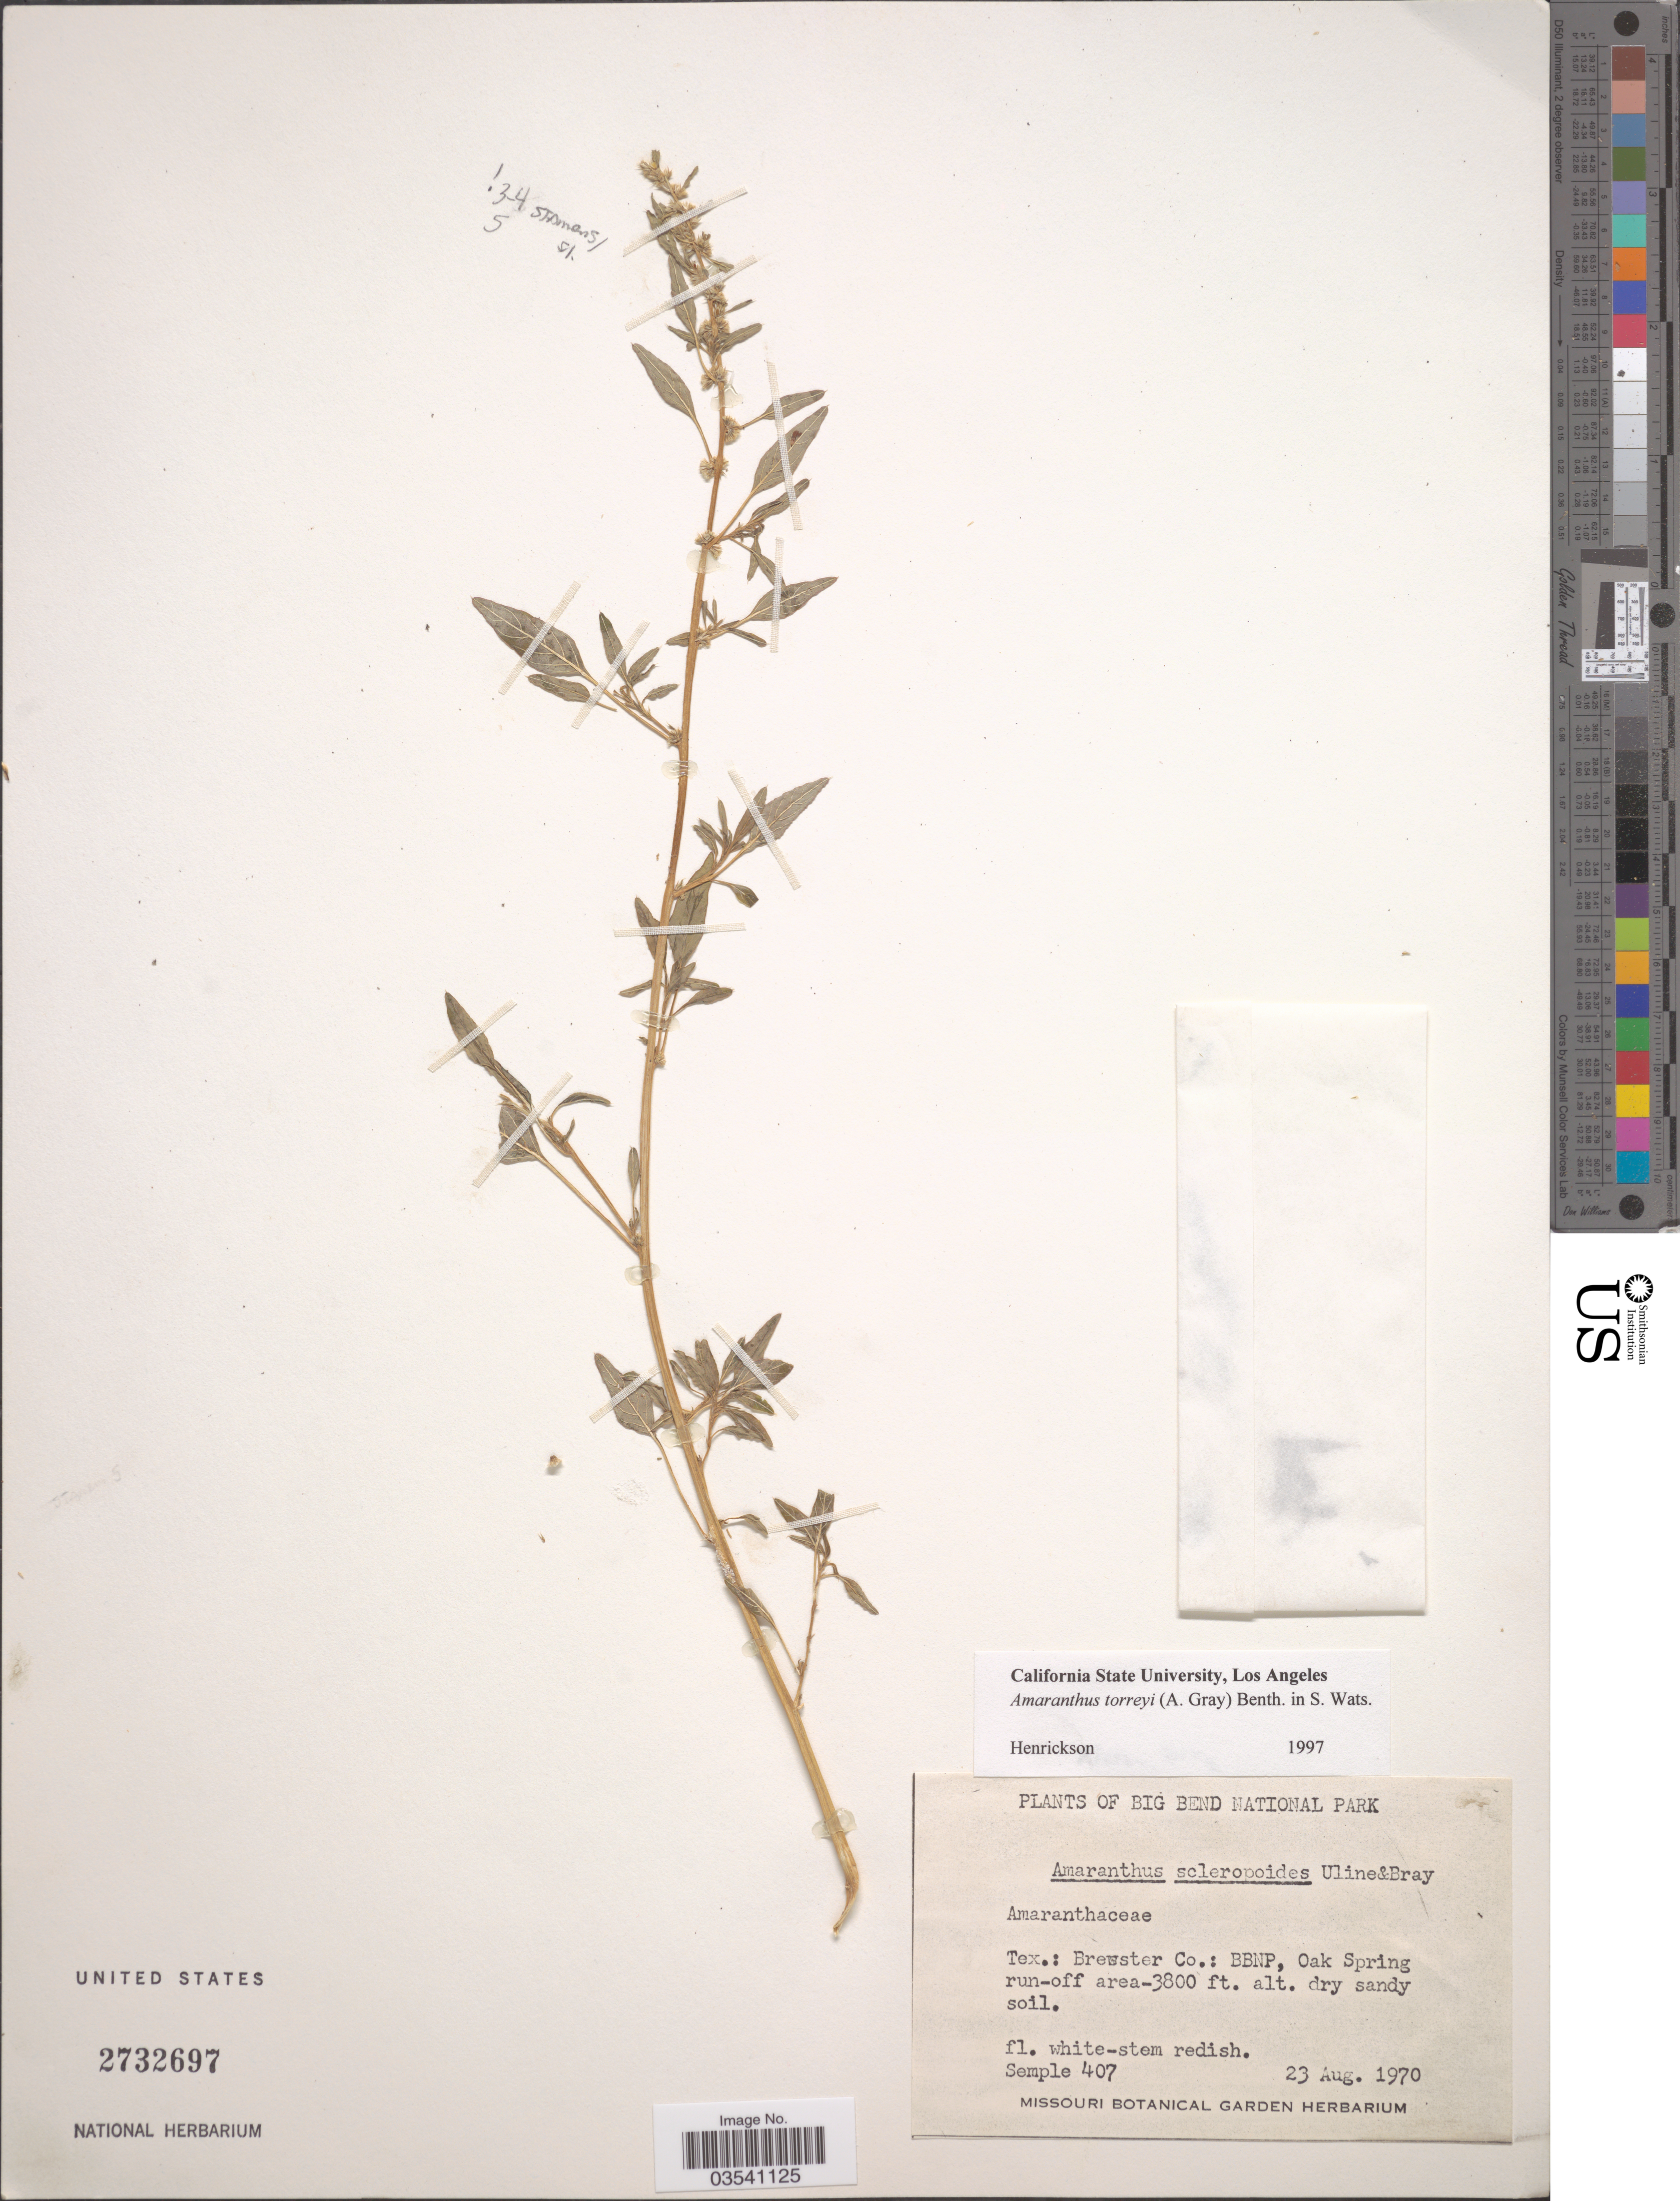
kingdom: Plantae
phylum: Tracheophyta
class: Magnoliopsida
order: Caryophyllales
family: Amaranthaceae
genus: Amaranthus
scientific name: Amaranthus torreyi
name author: (A. Gray) Benth. ex S. Watson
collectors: Semple, --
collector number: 407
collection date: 1970-08-23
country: United States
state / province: Texas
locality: Big Bend National Park. Brewster Co.: BBNP, Oak Spring run-off area.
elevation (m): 1158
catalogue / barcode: US 2732697